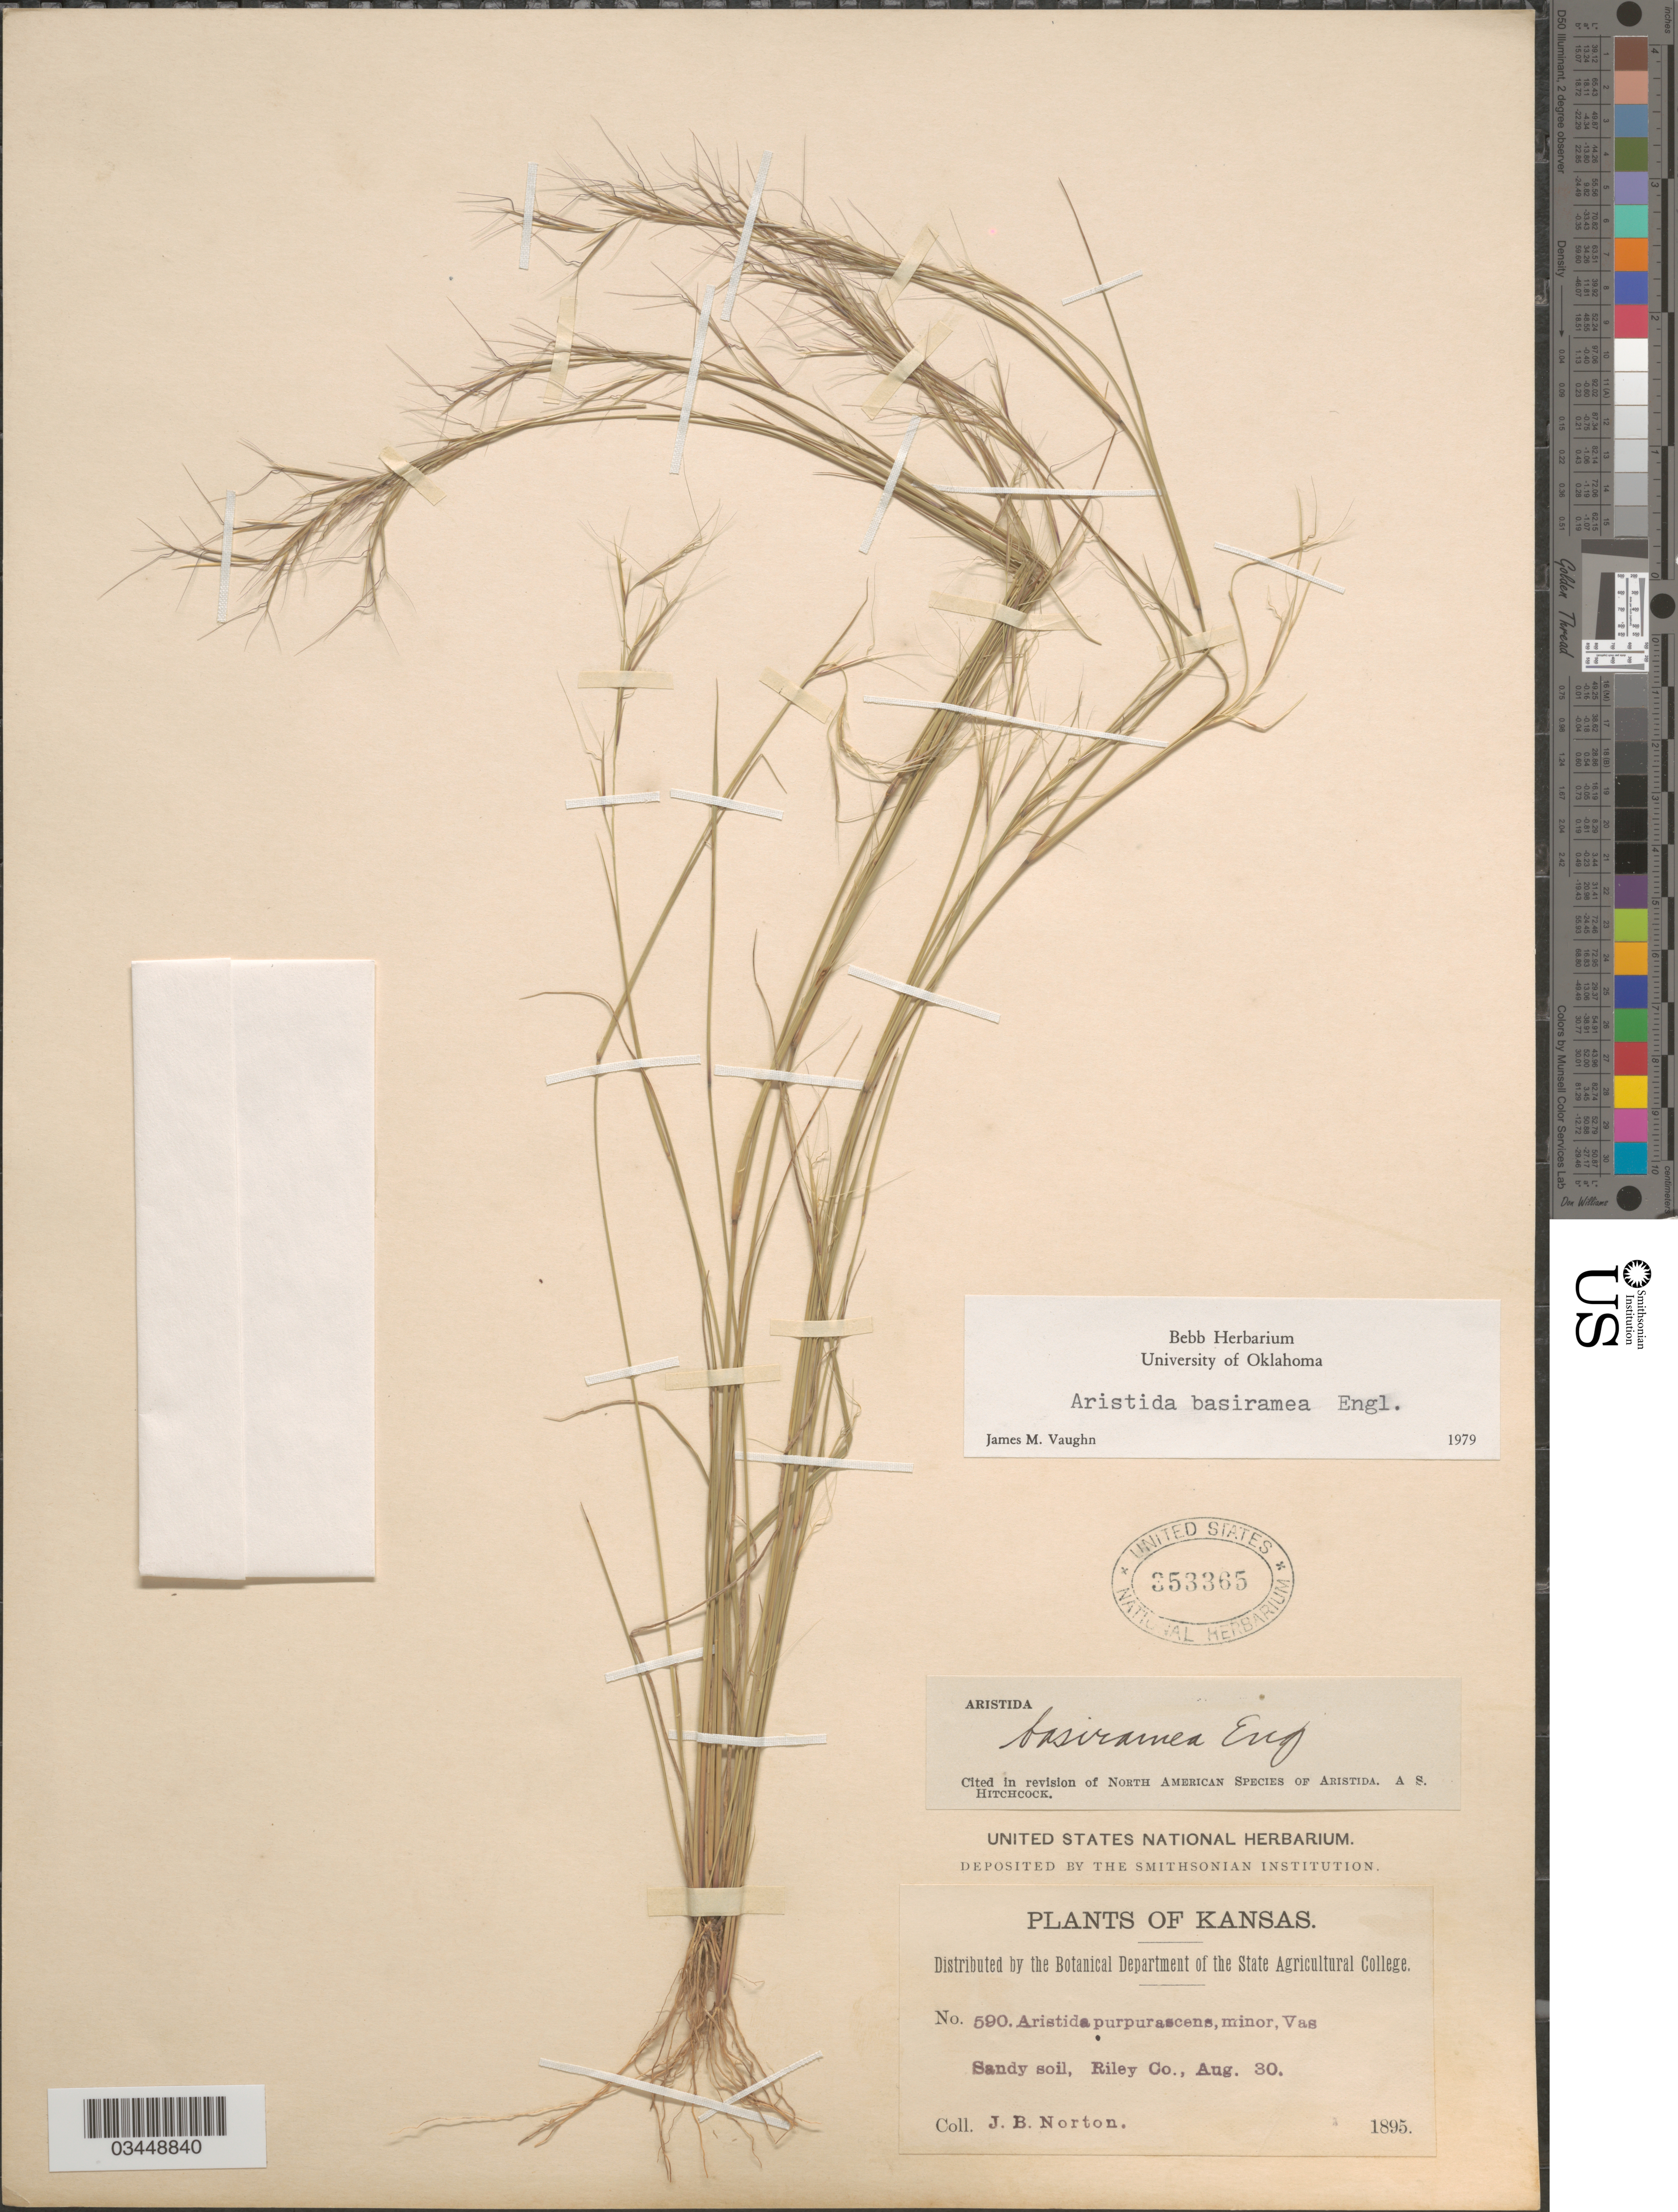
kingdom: Plantae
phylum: Tracheophyta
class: Liliopsida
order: Poales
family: Poaceae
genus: Aristida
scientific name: Aristida basiramea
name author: Engelm. ex Vasey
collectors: J. B. Norton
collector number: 590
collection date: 1895-08-30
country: United States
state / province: Kansas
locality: Sandy soil, Riley Co.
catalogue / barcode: US 353365